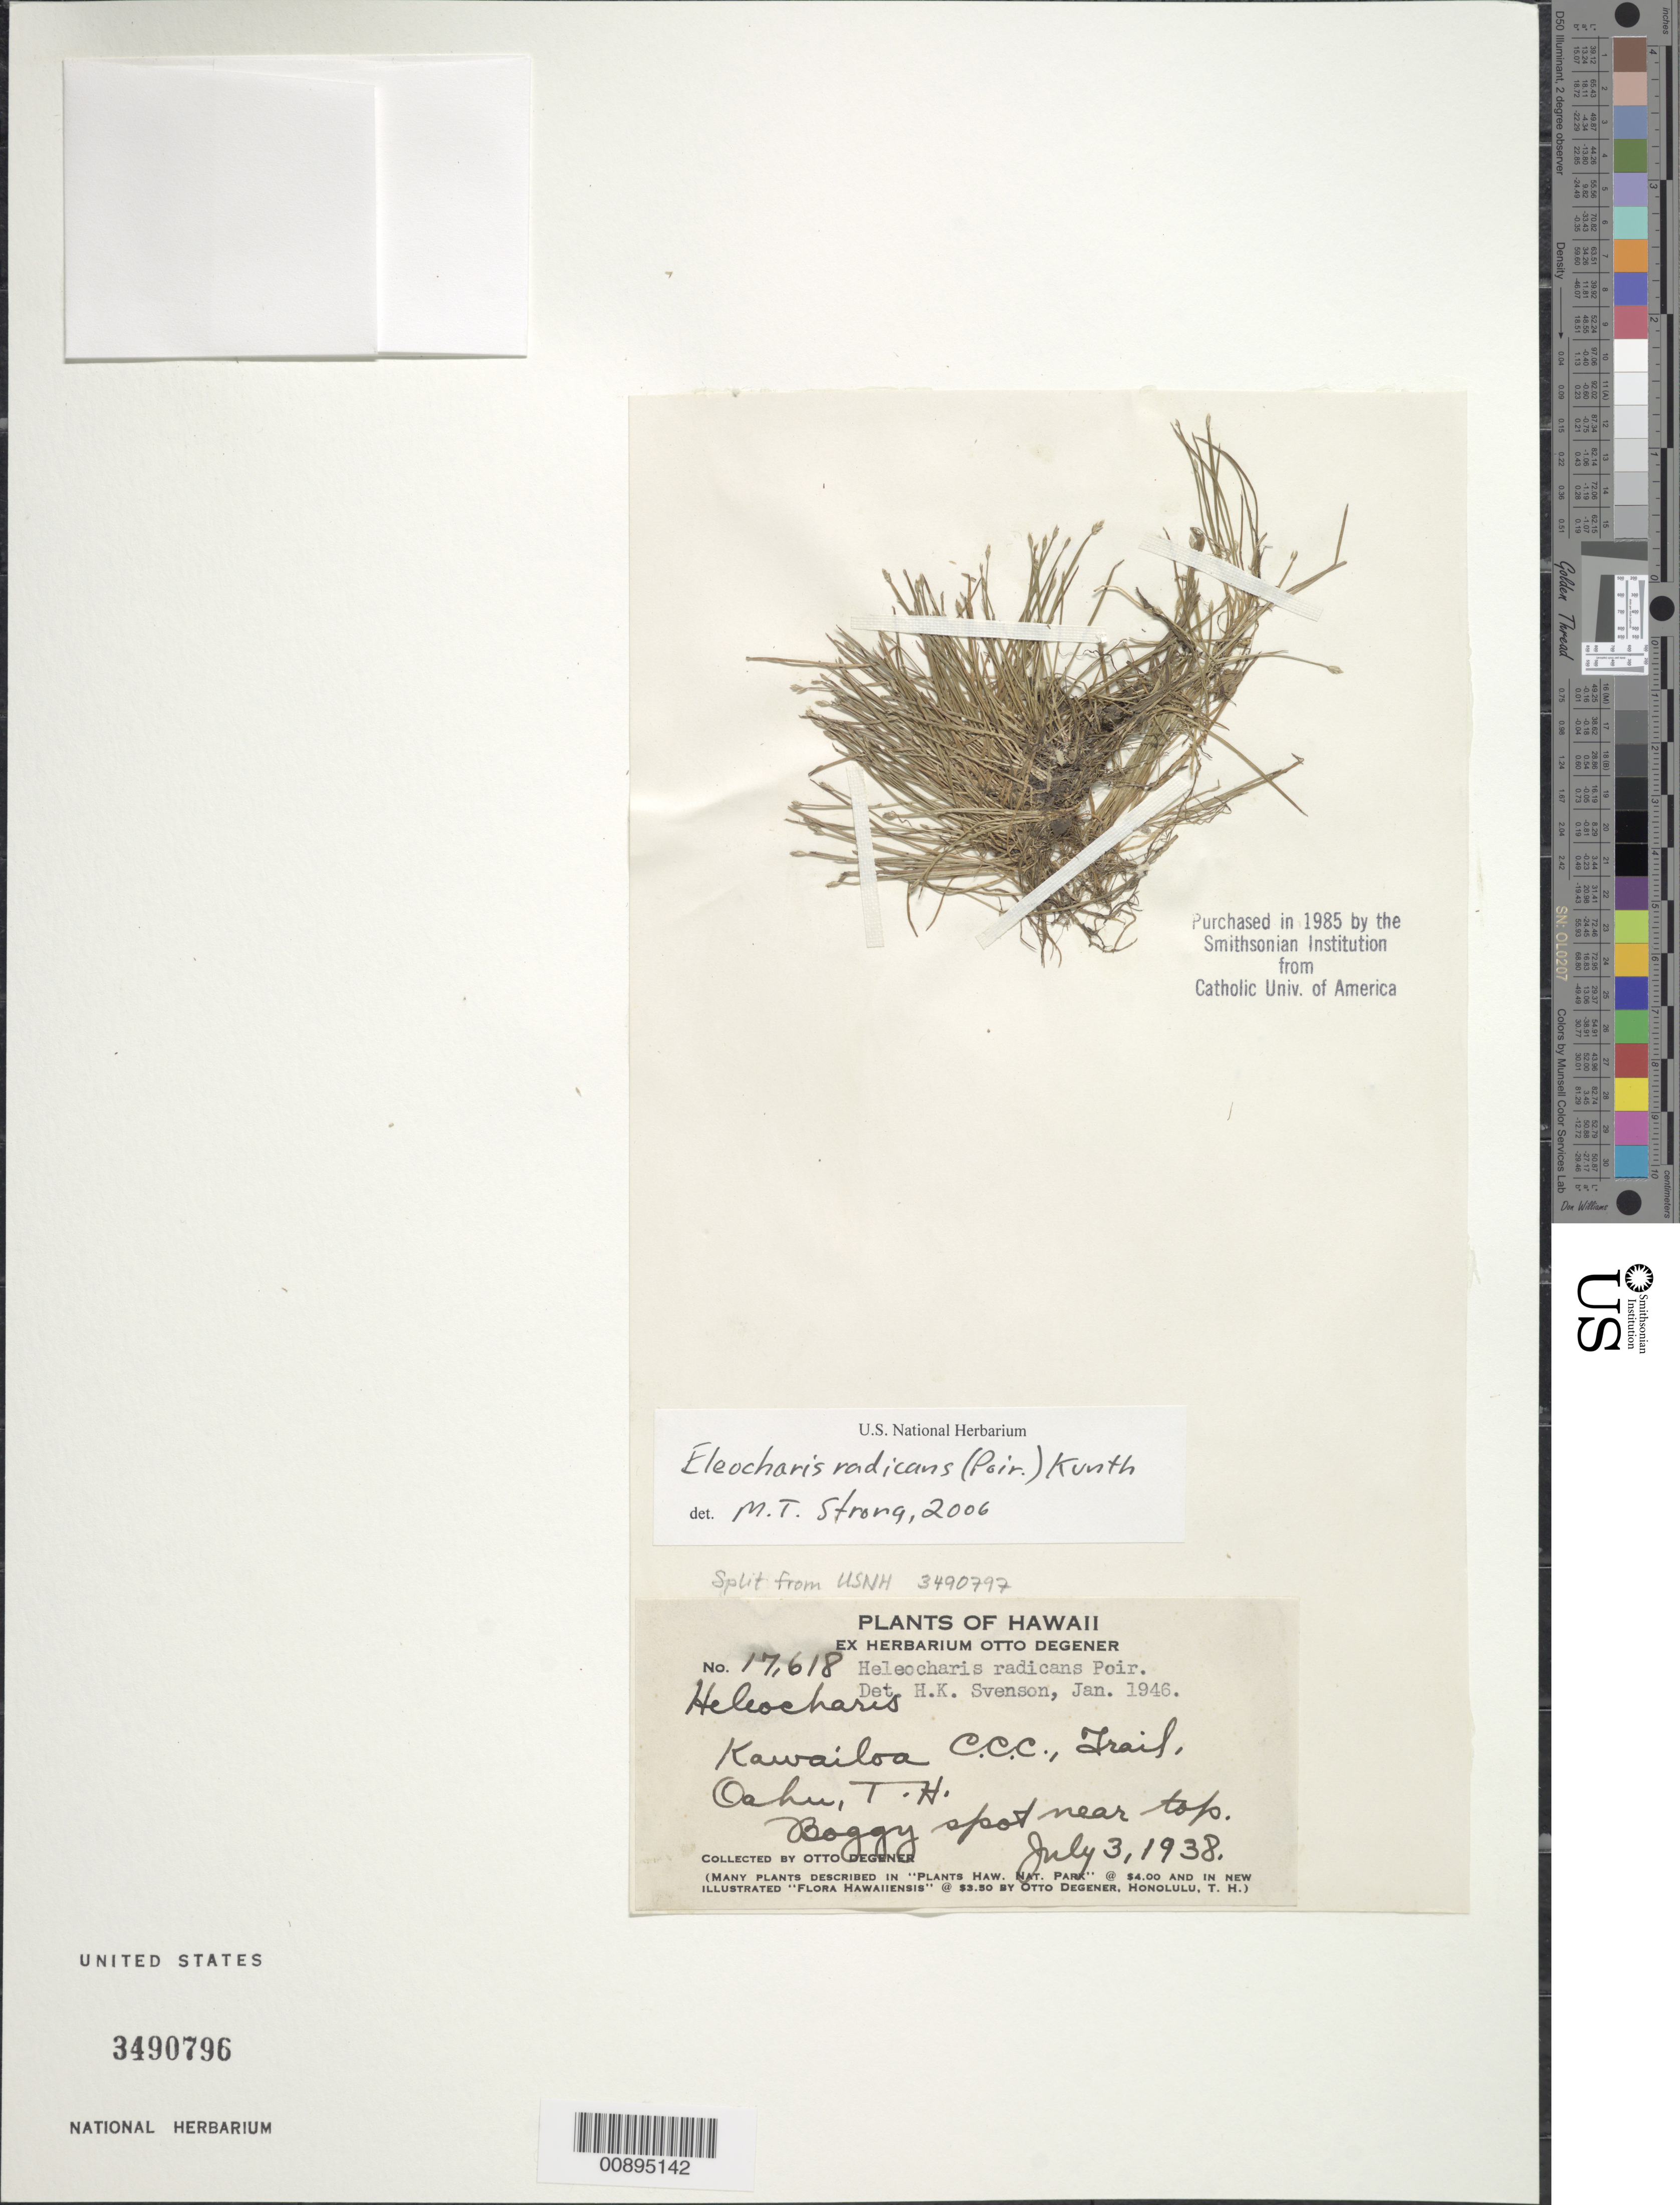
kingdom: Plantae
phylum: Tracheophyta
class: Liliopsida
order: Poales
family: Cyperaceae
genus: Eleocharis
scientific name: Eleocharis radicans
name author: (A. Dietrich) Kunth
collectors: O. Degener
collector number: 17618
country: United States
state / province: Hawaii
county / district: Honolulu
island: Oahu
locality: Kawailoa CCC Trail, T.H.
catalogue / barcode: US 3490796